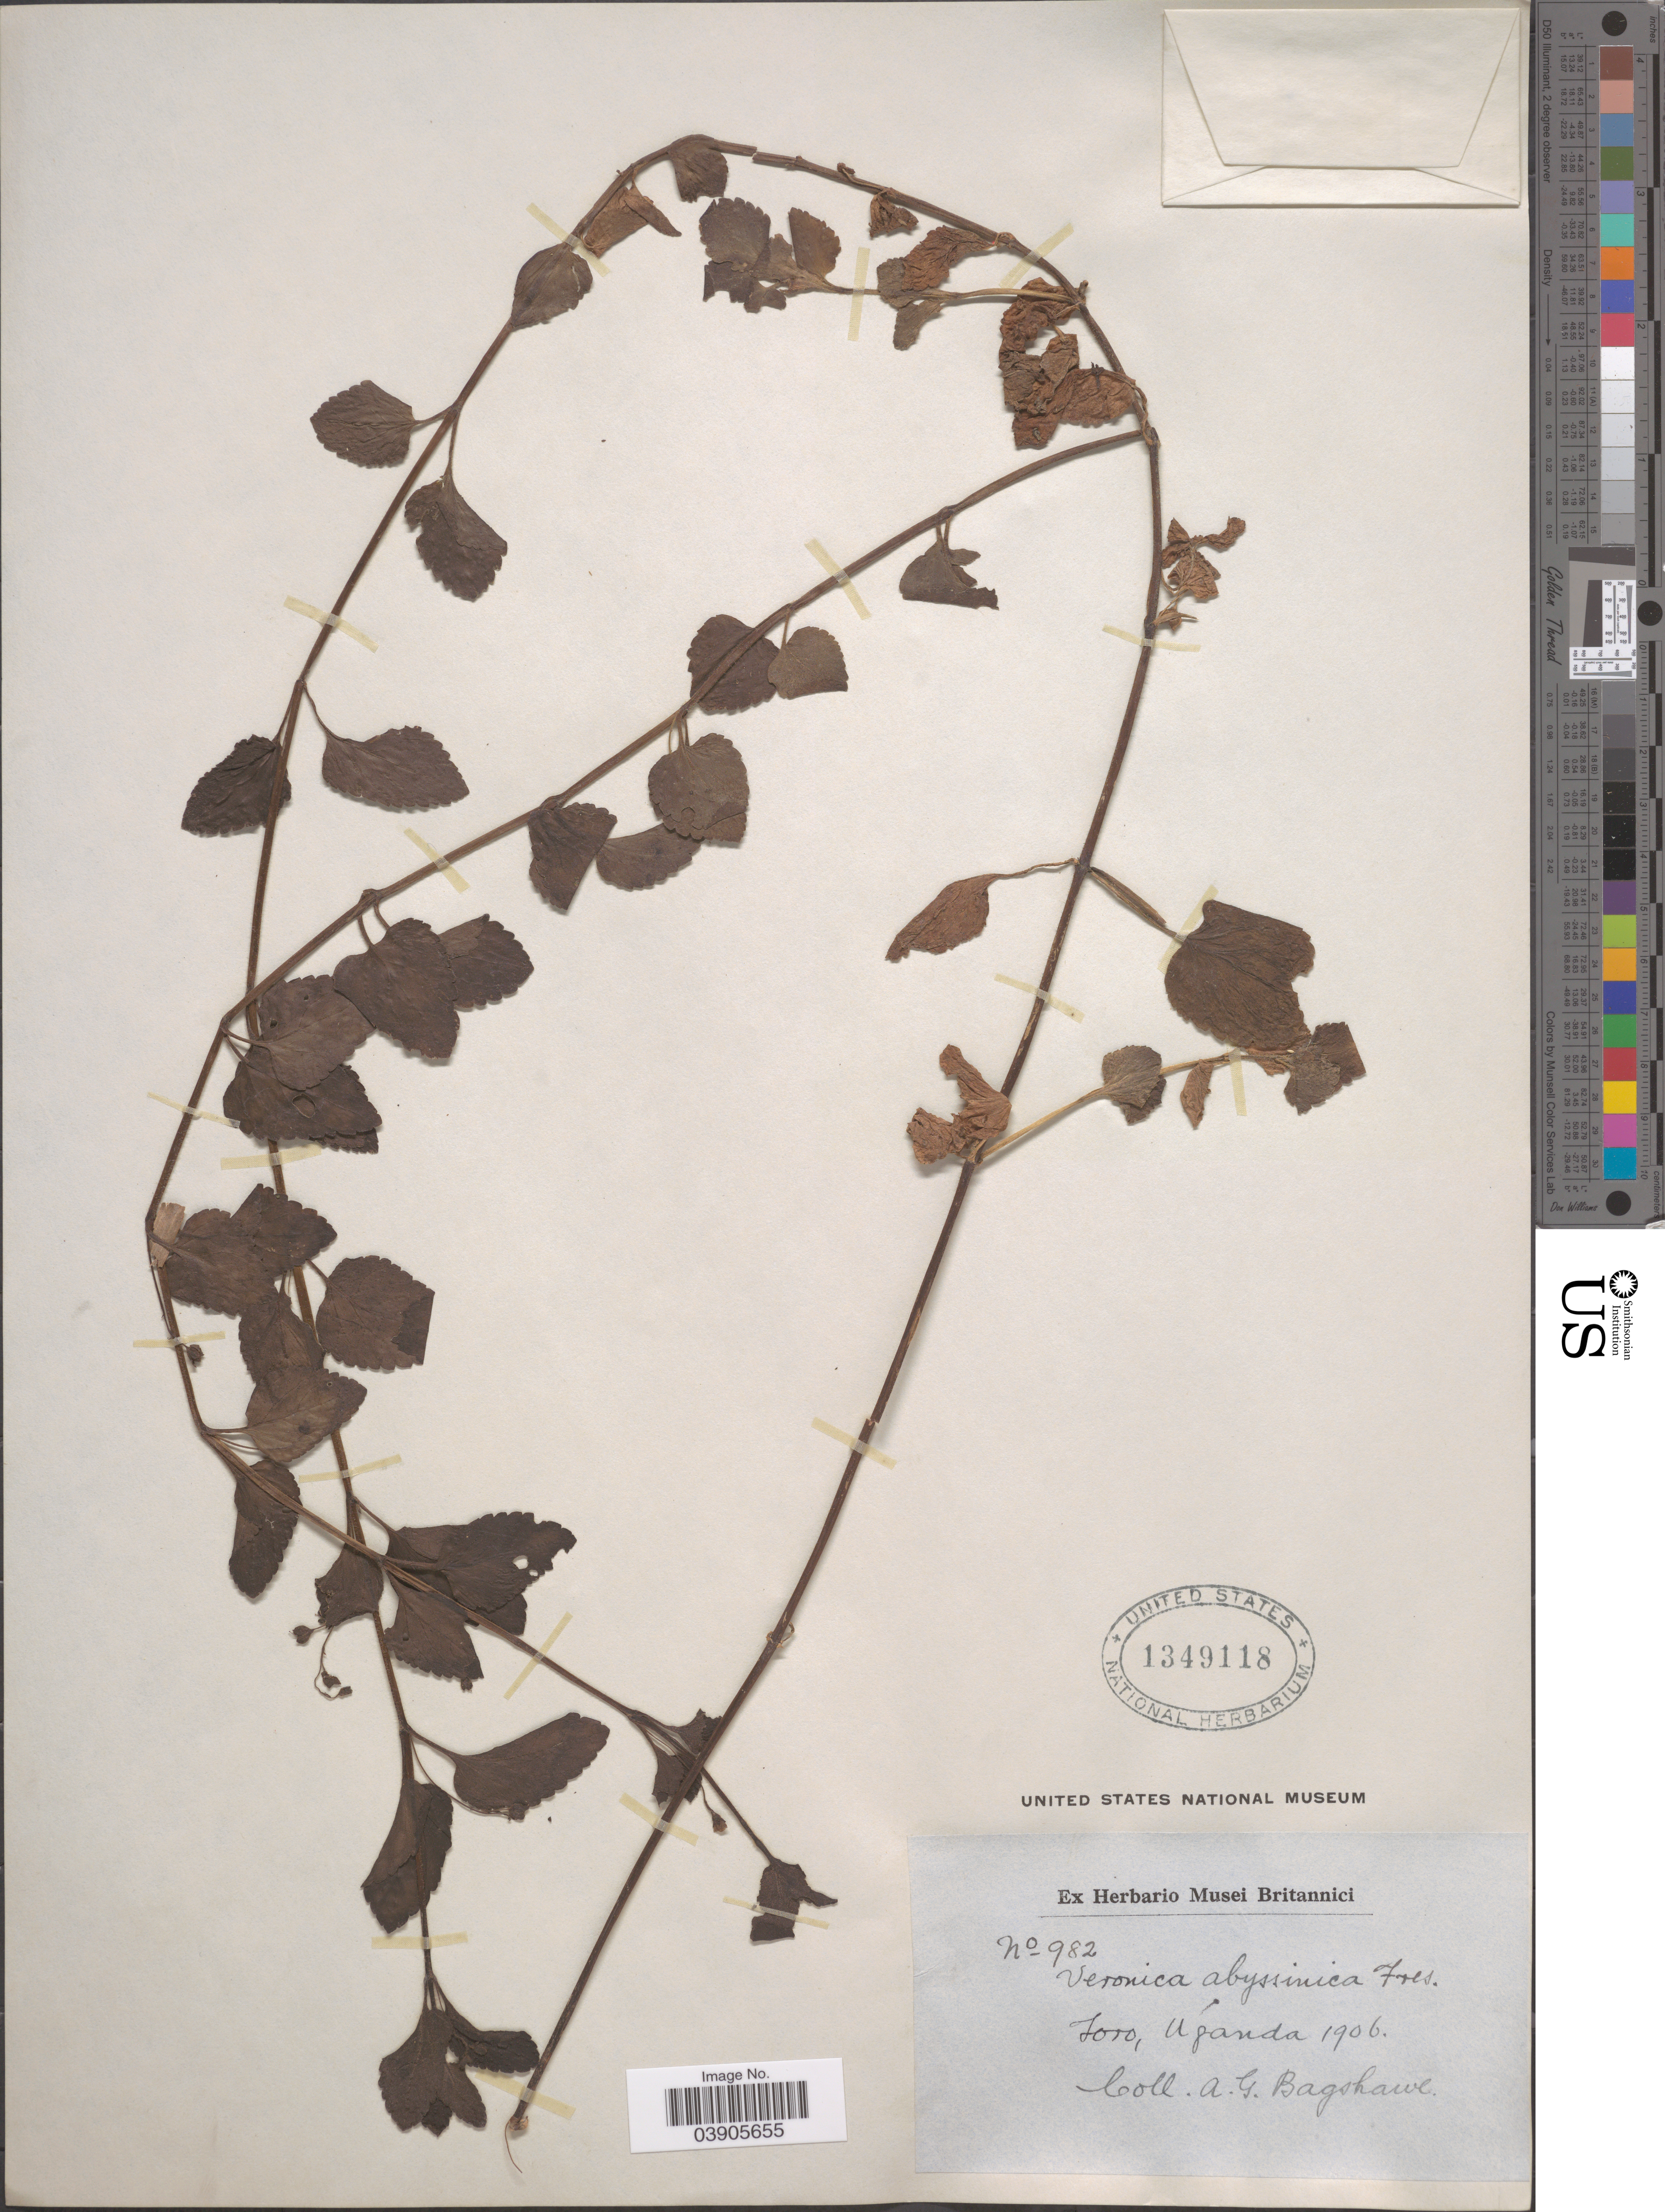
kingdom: Plantae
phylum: Tracheophyta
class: Magnoliopsida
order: Lamiales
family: Plantaginaceae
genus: Veronica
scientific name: Veronica abyssinica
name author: Fresen.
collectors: A. Bagshawe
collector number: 982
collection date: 1906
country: Uganda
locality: Joro.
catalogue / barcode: US 1349118